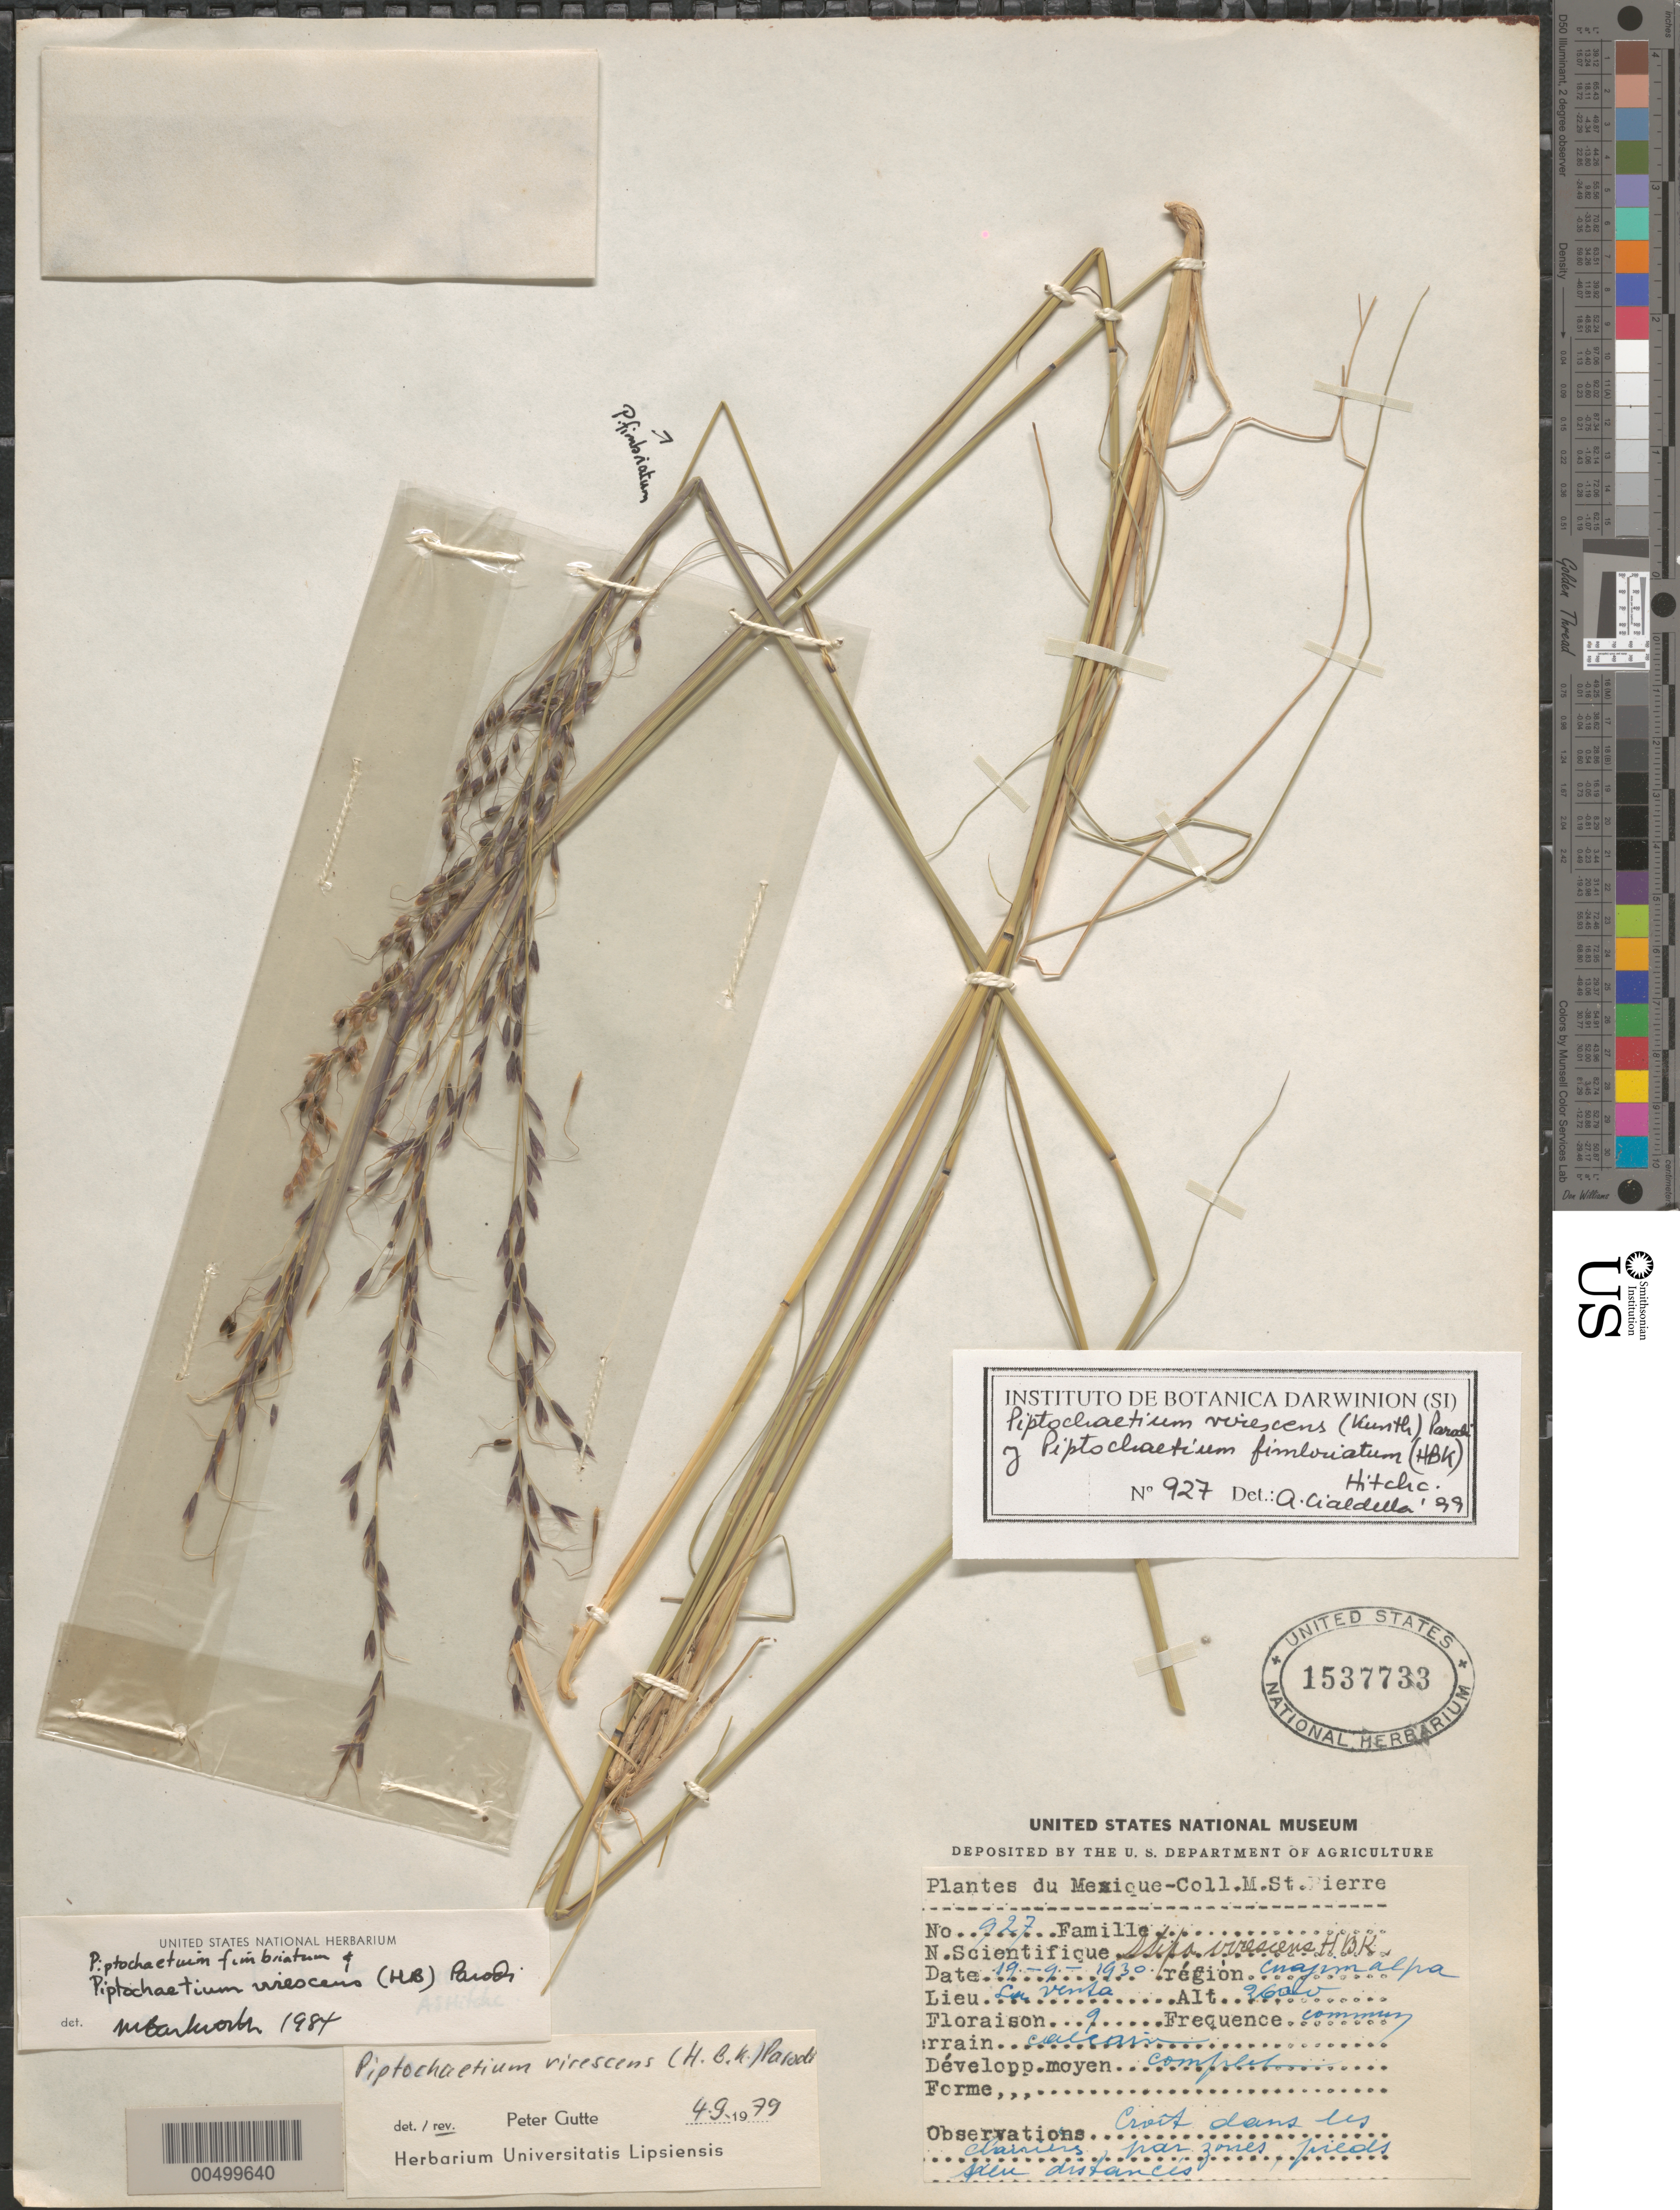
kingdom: Plantae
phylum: Tracheophyta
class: Liliopsida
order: Poales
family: Poaceae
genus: Piptochaetium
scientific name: Piptochaetium virescens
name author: (Kunth) Parodi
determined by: Barkworth, M. E.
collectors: M. Saint-Pierre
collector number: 927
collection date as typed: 19 Sep 1930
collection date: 1930-09-19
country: Mexico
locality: Cuajimalpa, La Venta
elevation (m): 2600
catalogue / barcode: US 1537733